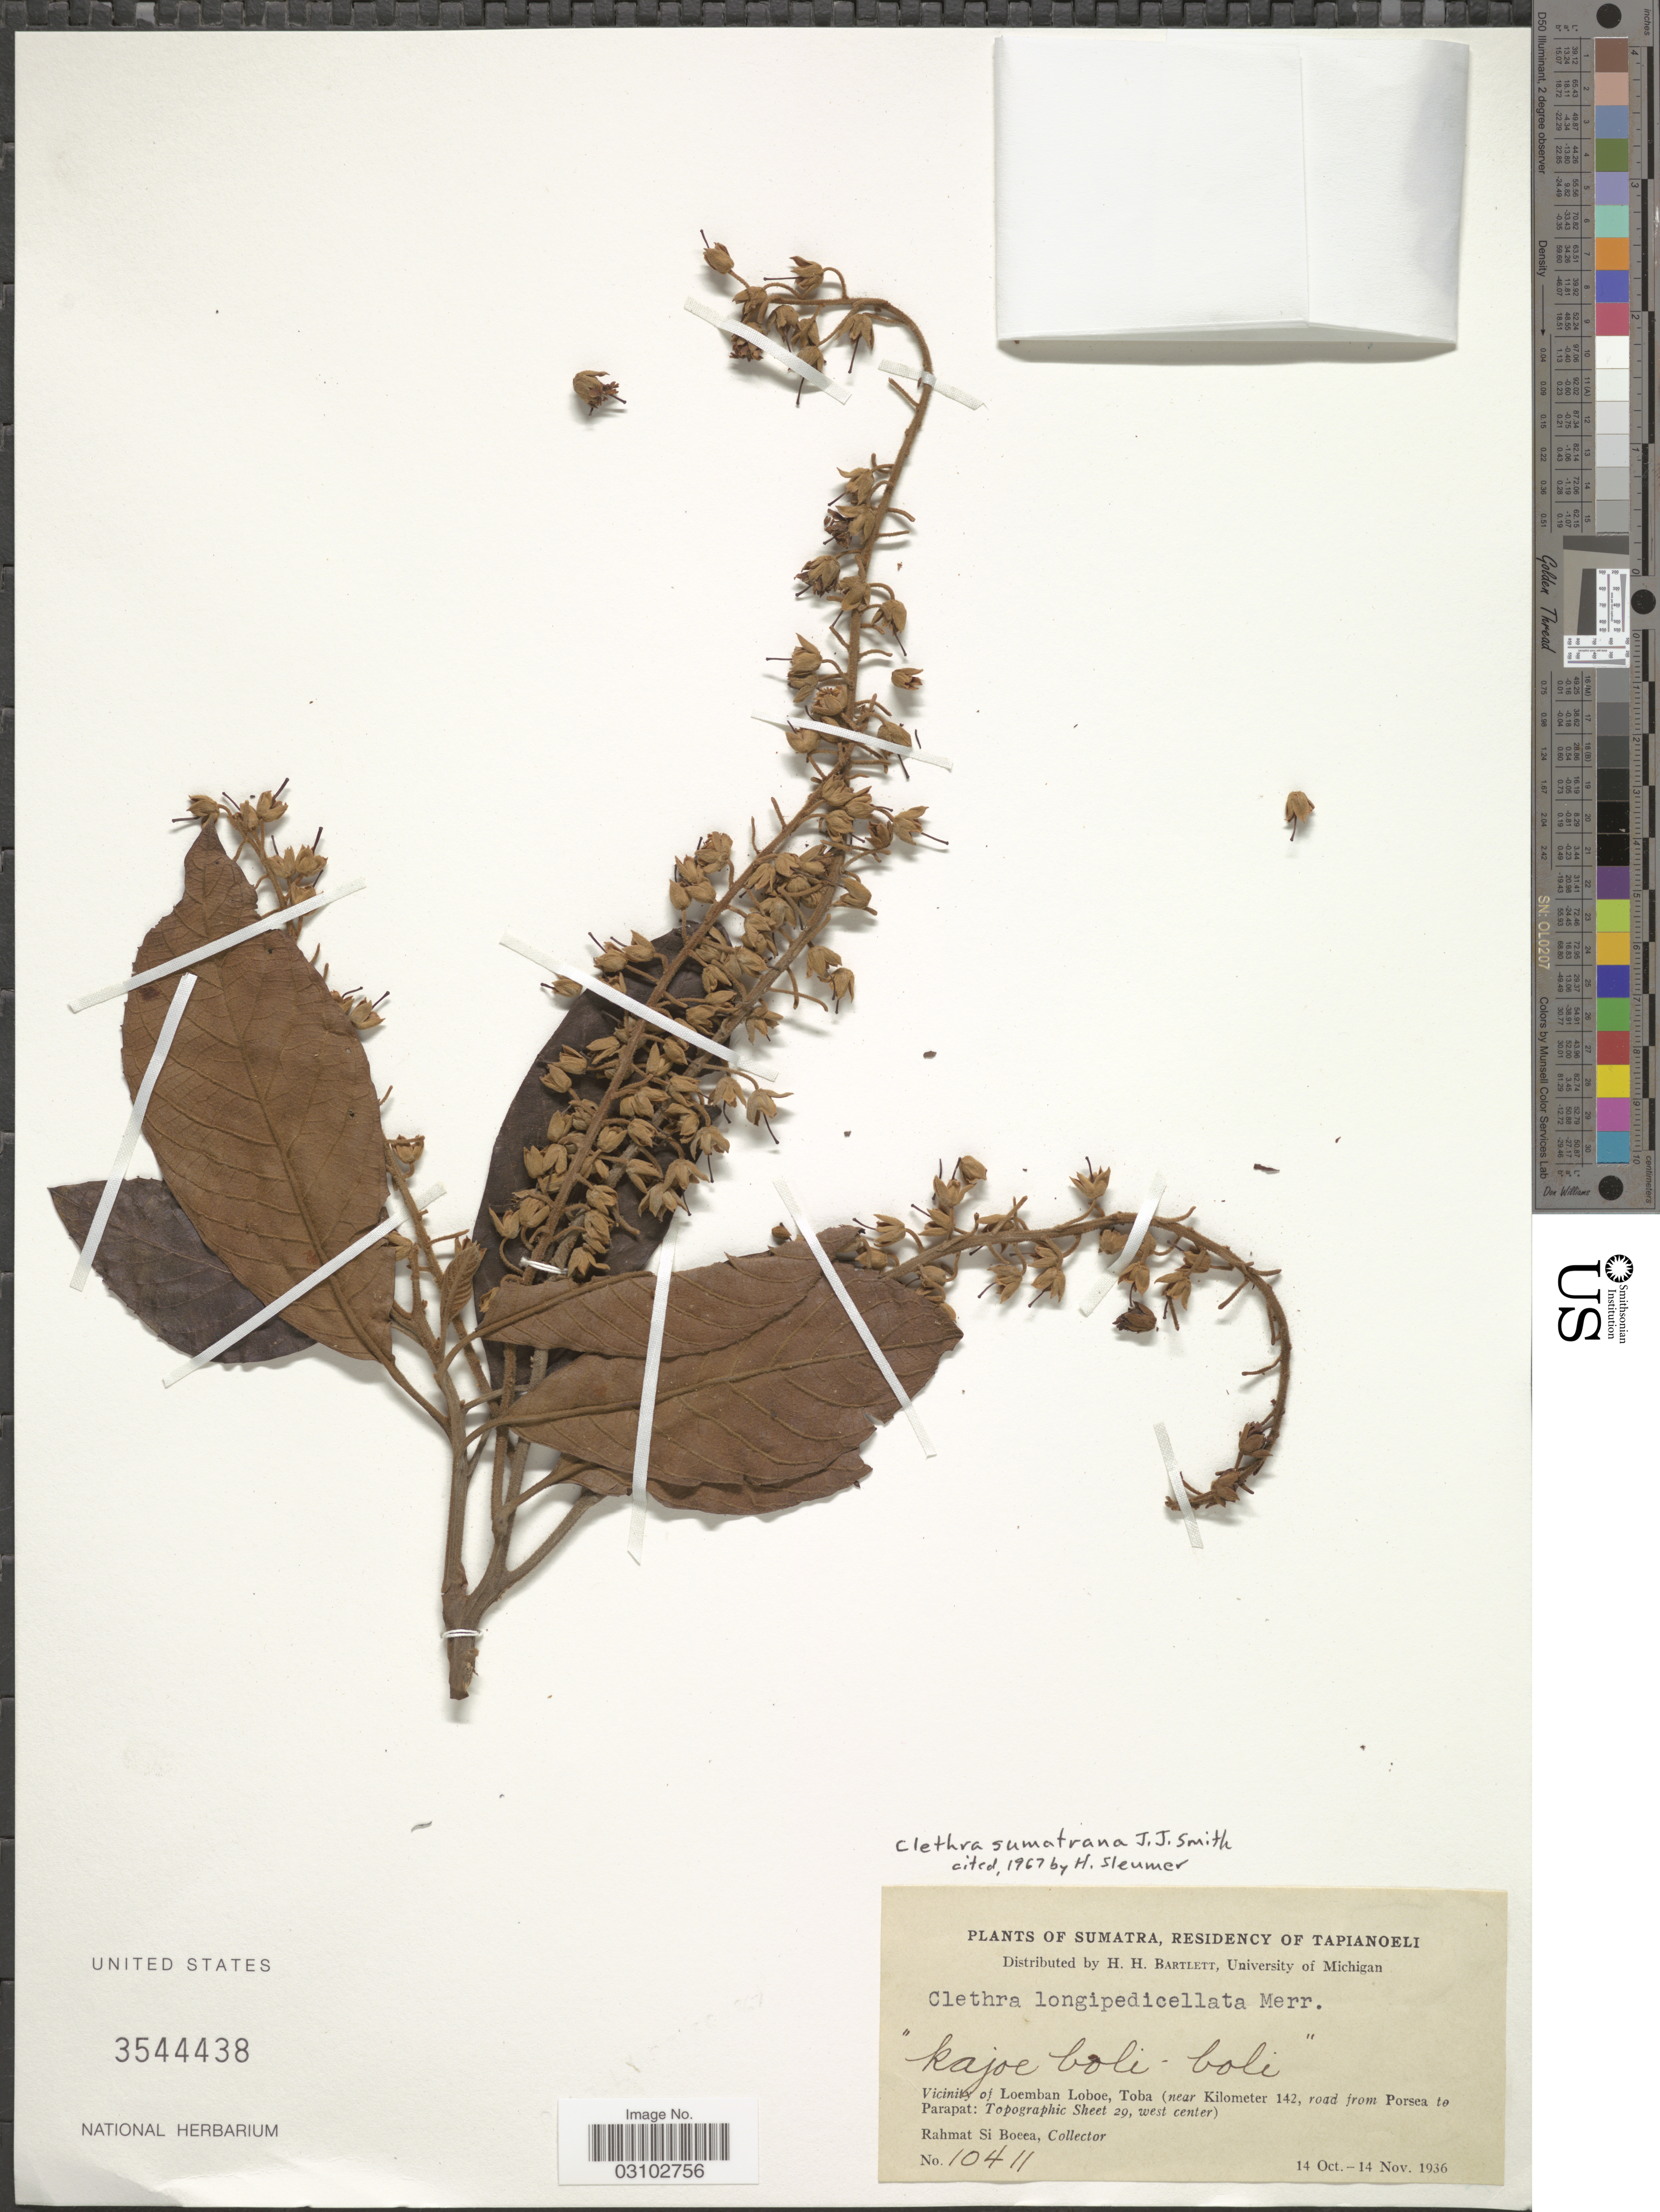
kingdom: Plantae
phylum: Tracheophyta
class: Magnoliopsida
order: Ericales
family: Clethraceae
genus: Clethra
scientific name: Clethra sumatrana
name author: J.J. Sm.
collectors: Rahmat Si Boeea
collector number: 10411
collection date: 1936-10-14/1936-11-14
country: Indonesia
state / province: Sumatra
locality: Residency of Tapianoeli. Vicinity of Loemban Loboe, Toba (near Kilomter 142, road from Porsea to Parapat: Topographic Sheet 29, west center).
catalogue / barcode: US 3544438